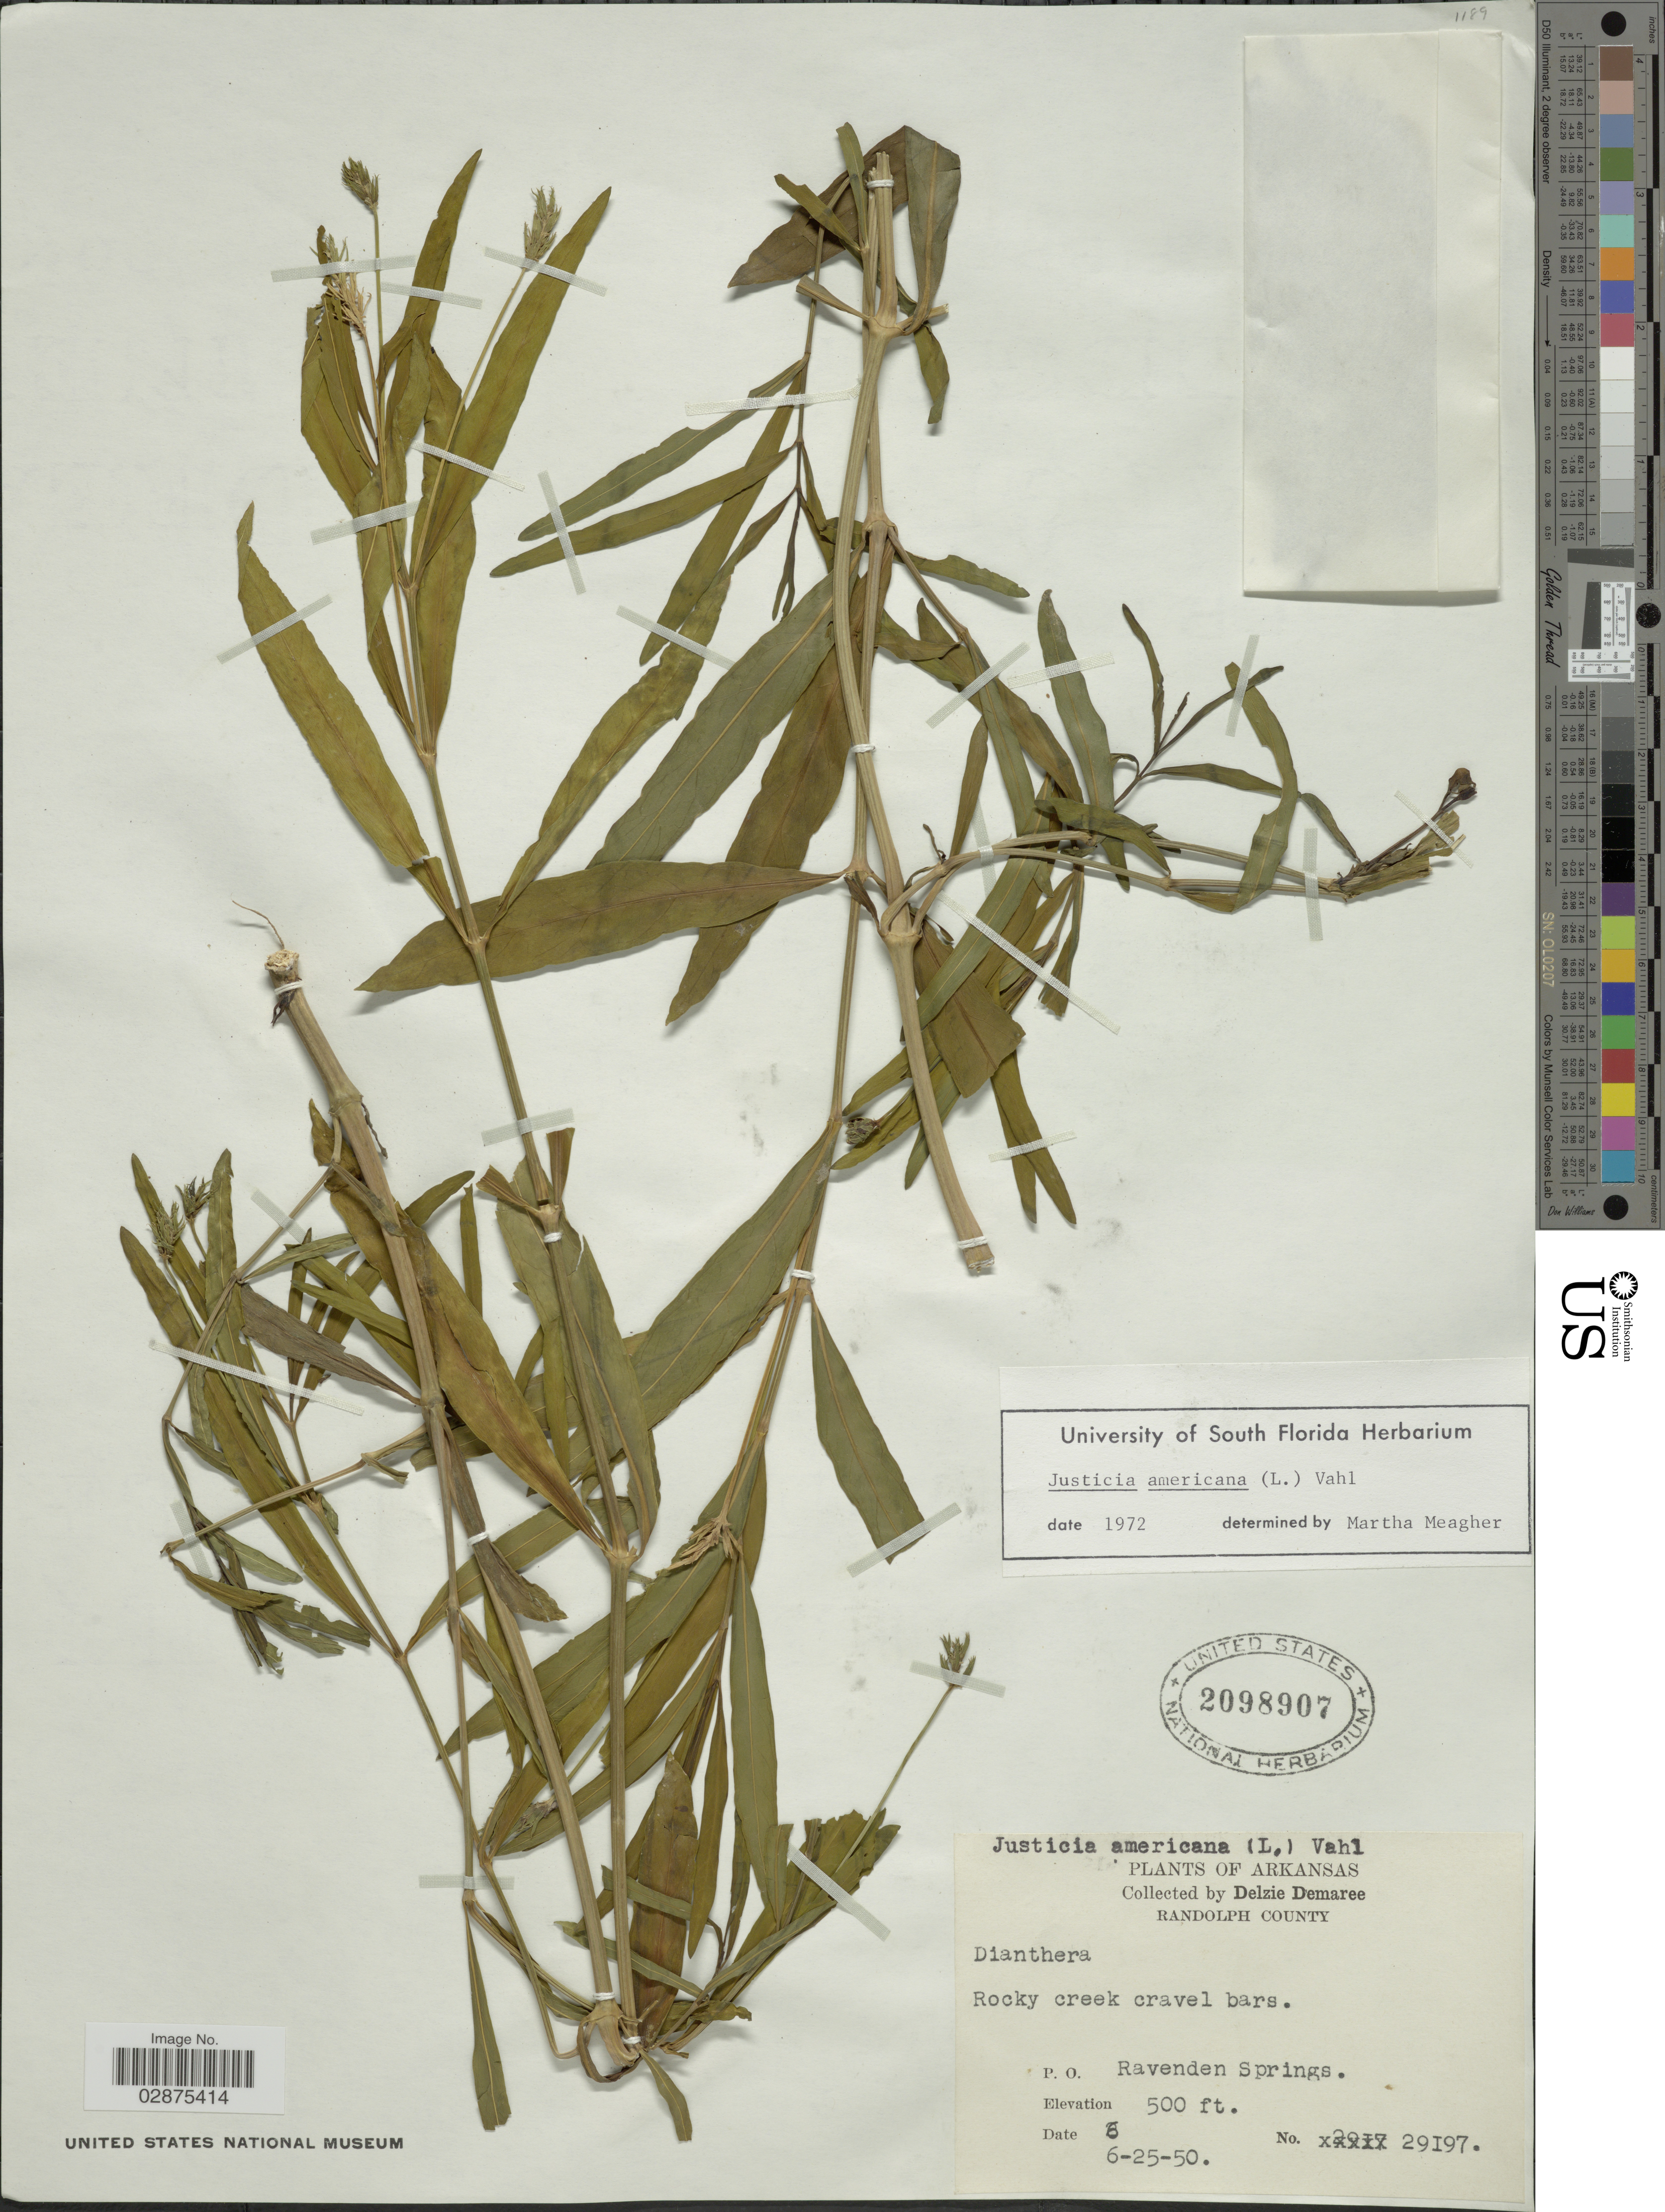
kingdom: Plantae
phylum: Tracheophyta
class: Magnoliopsida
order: Lamiales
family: Acanthaceae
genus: Justicia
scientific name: Justicia americana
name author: (L.) Vahl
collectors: D. Demaree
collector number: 29197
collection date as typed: Transcribed d/m/y: 25/6/50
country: United States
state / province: Arkansas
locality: Randolph County. P.O. Ravenden Springs.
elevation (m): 152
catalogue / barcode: US 2098907